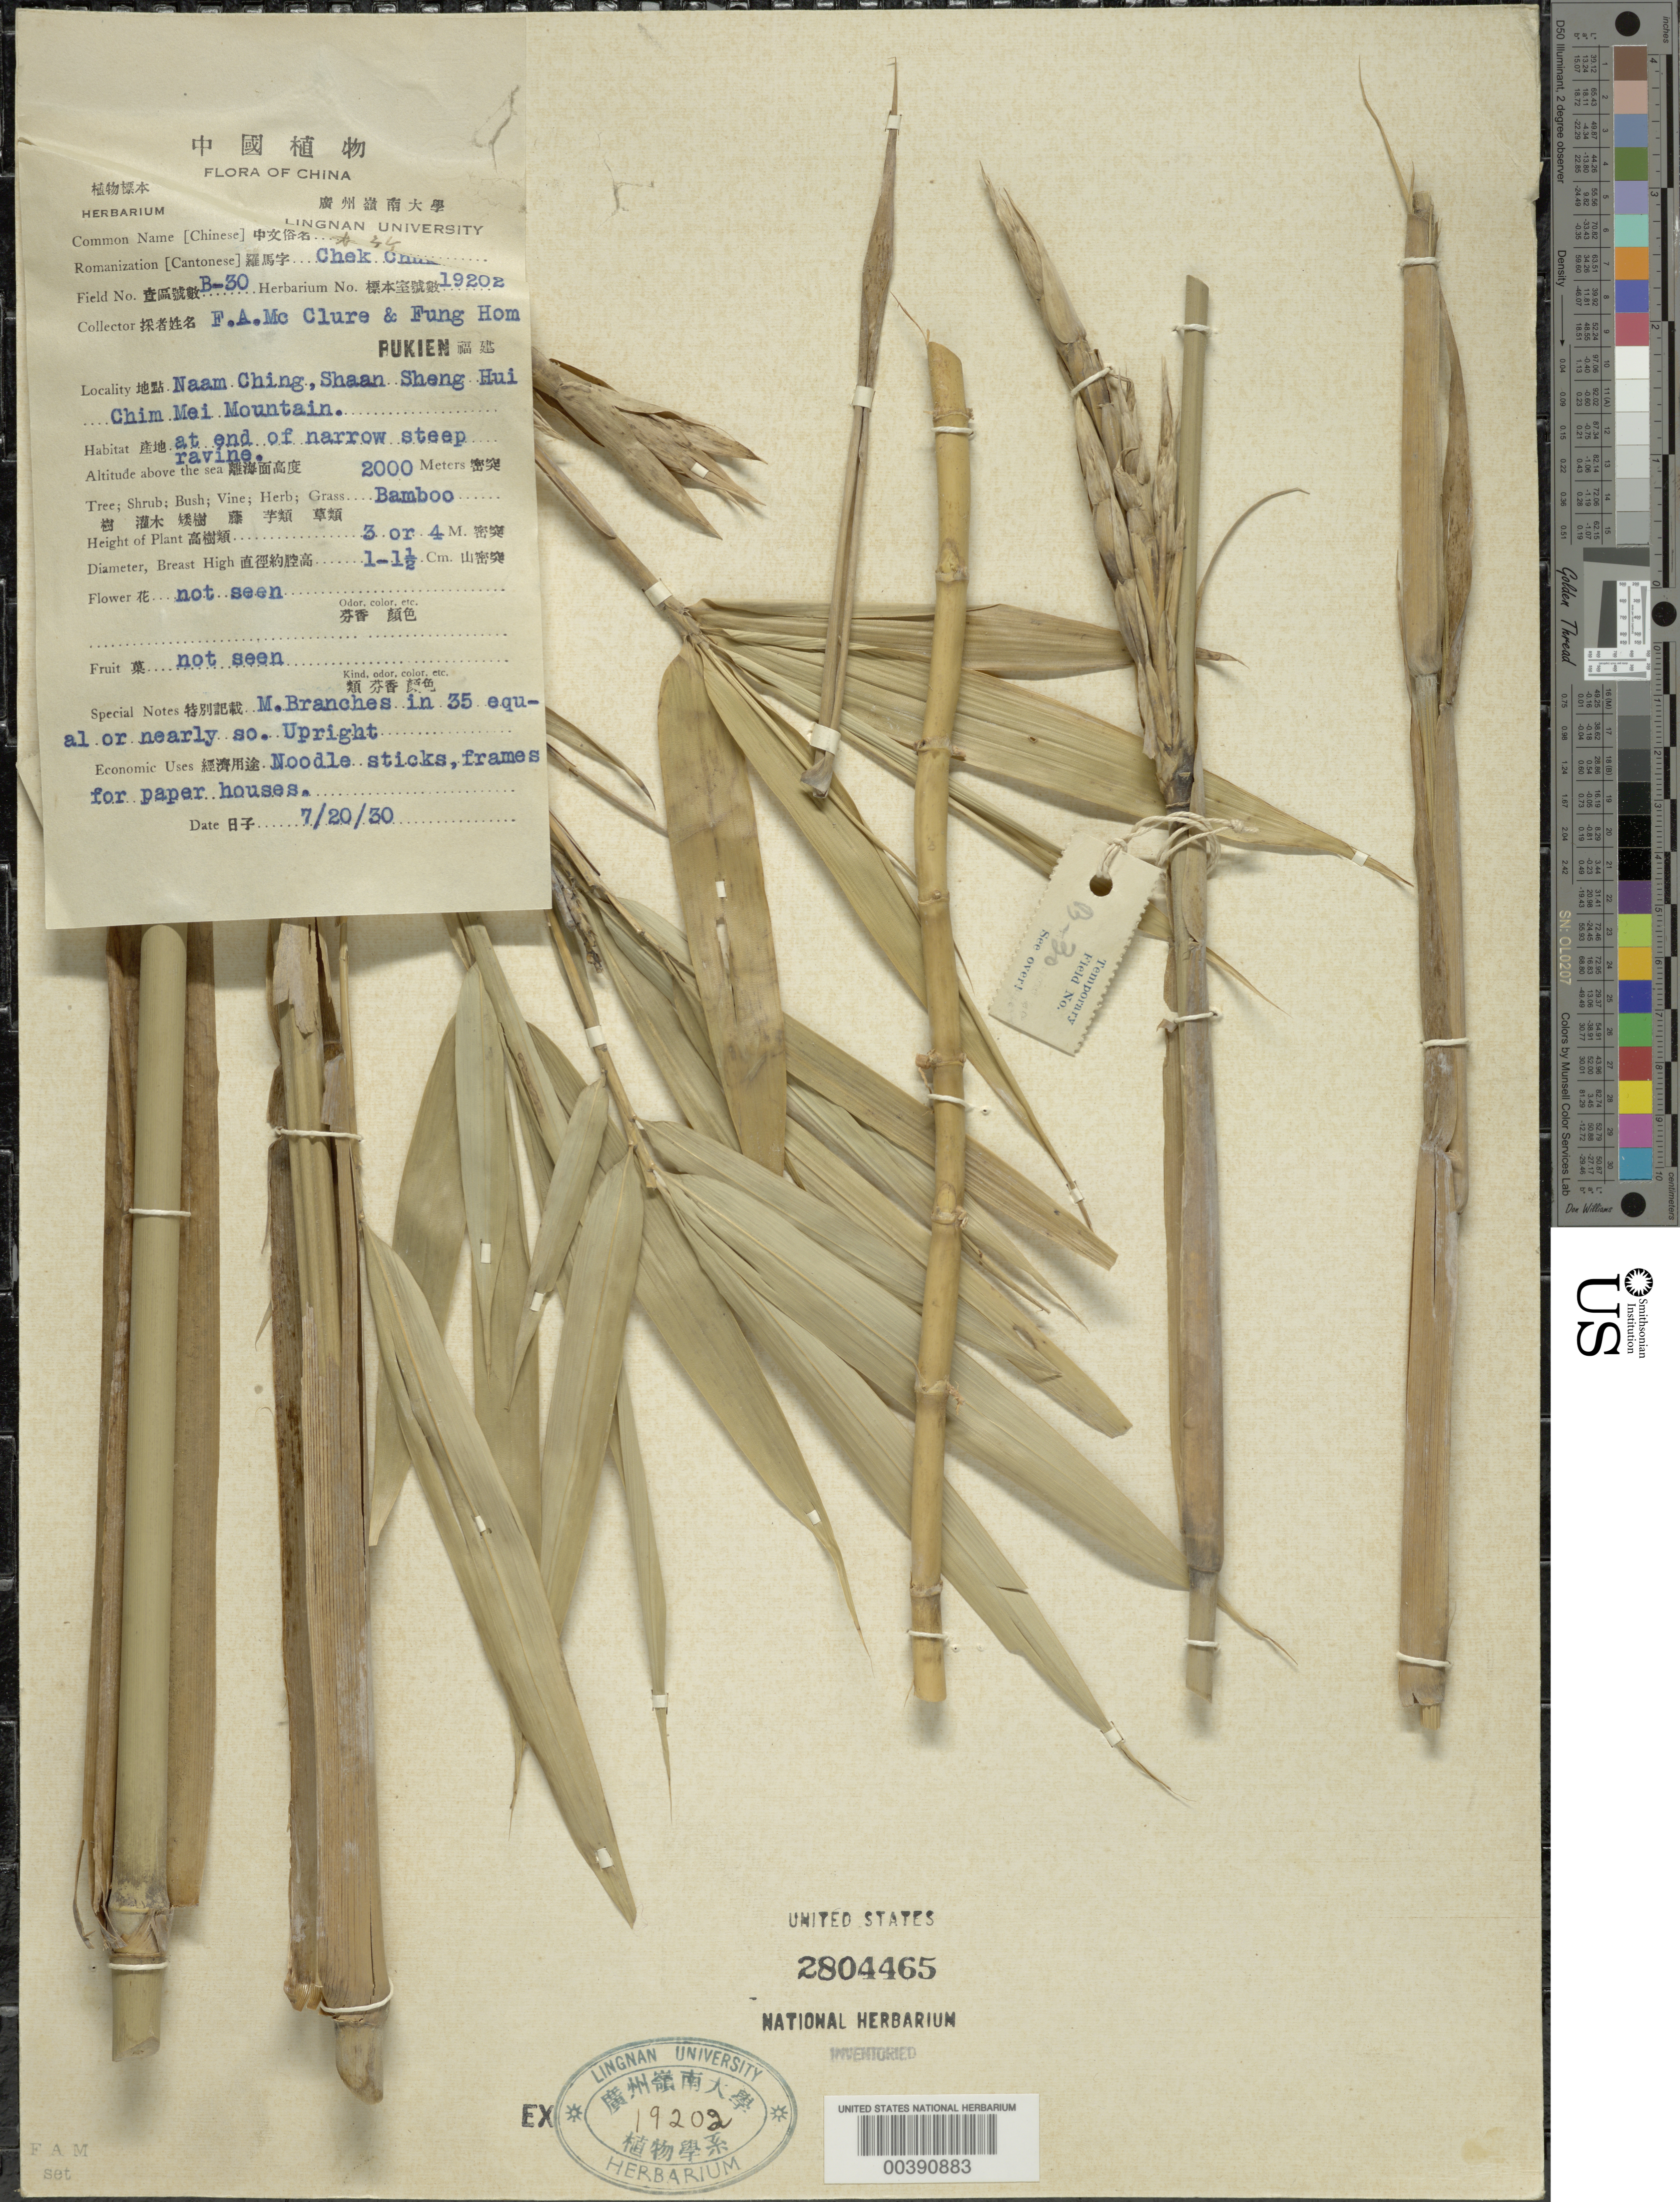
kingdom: Plantae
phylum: Tracheophyta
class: Liliopsida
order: Poales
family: Poaceae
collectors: F. A. McClure & H. L. Fung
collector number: B-30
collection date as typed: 20 Jul 1930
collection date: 1930-07-20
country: China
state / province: Fujian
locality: Naam ching, shaan sheng hui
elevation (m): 2000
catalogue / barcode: US 2804465